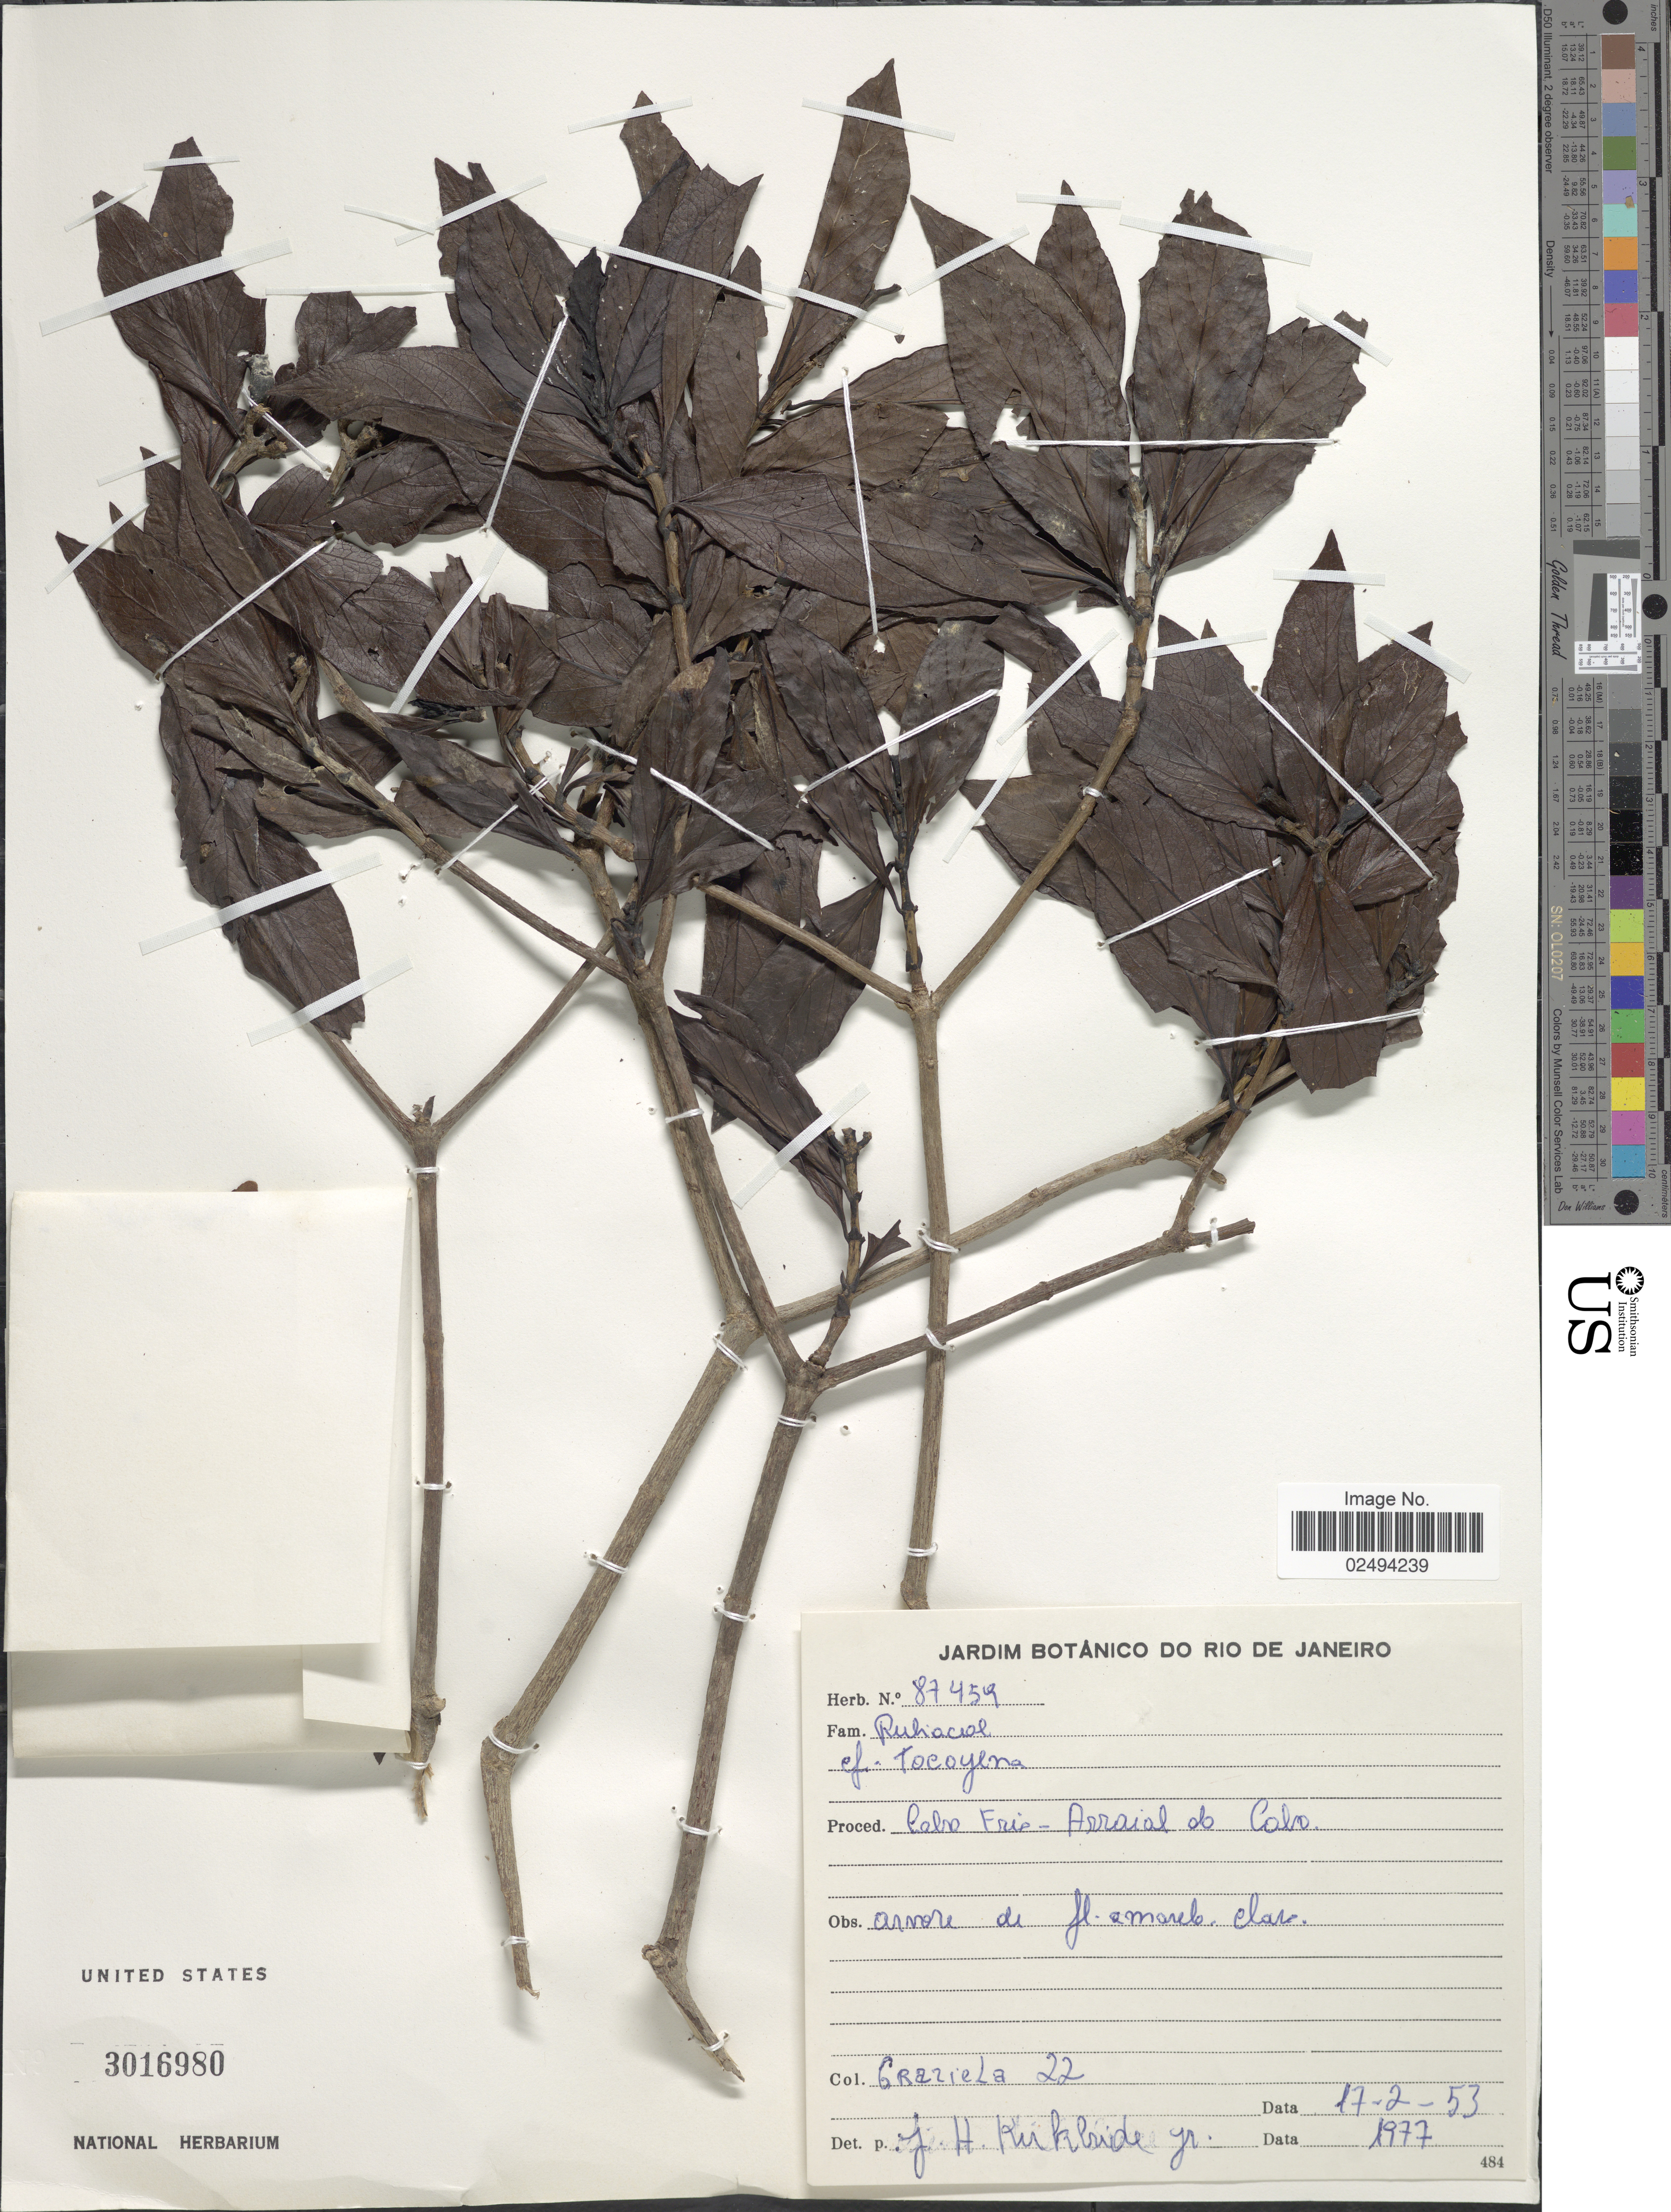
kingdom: Plantae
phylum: Tracheophyta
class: Magnoliopsida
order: Gentianales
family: Rubiaceae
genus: Tocoyena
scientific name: Tocoyena sp.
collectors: -- Graziela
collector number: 22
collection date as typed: Transcribed d/m/y: 17/2/53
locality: Cabo Frio - Arraial do Colo [interpreted]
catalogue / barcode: US 3016980